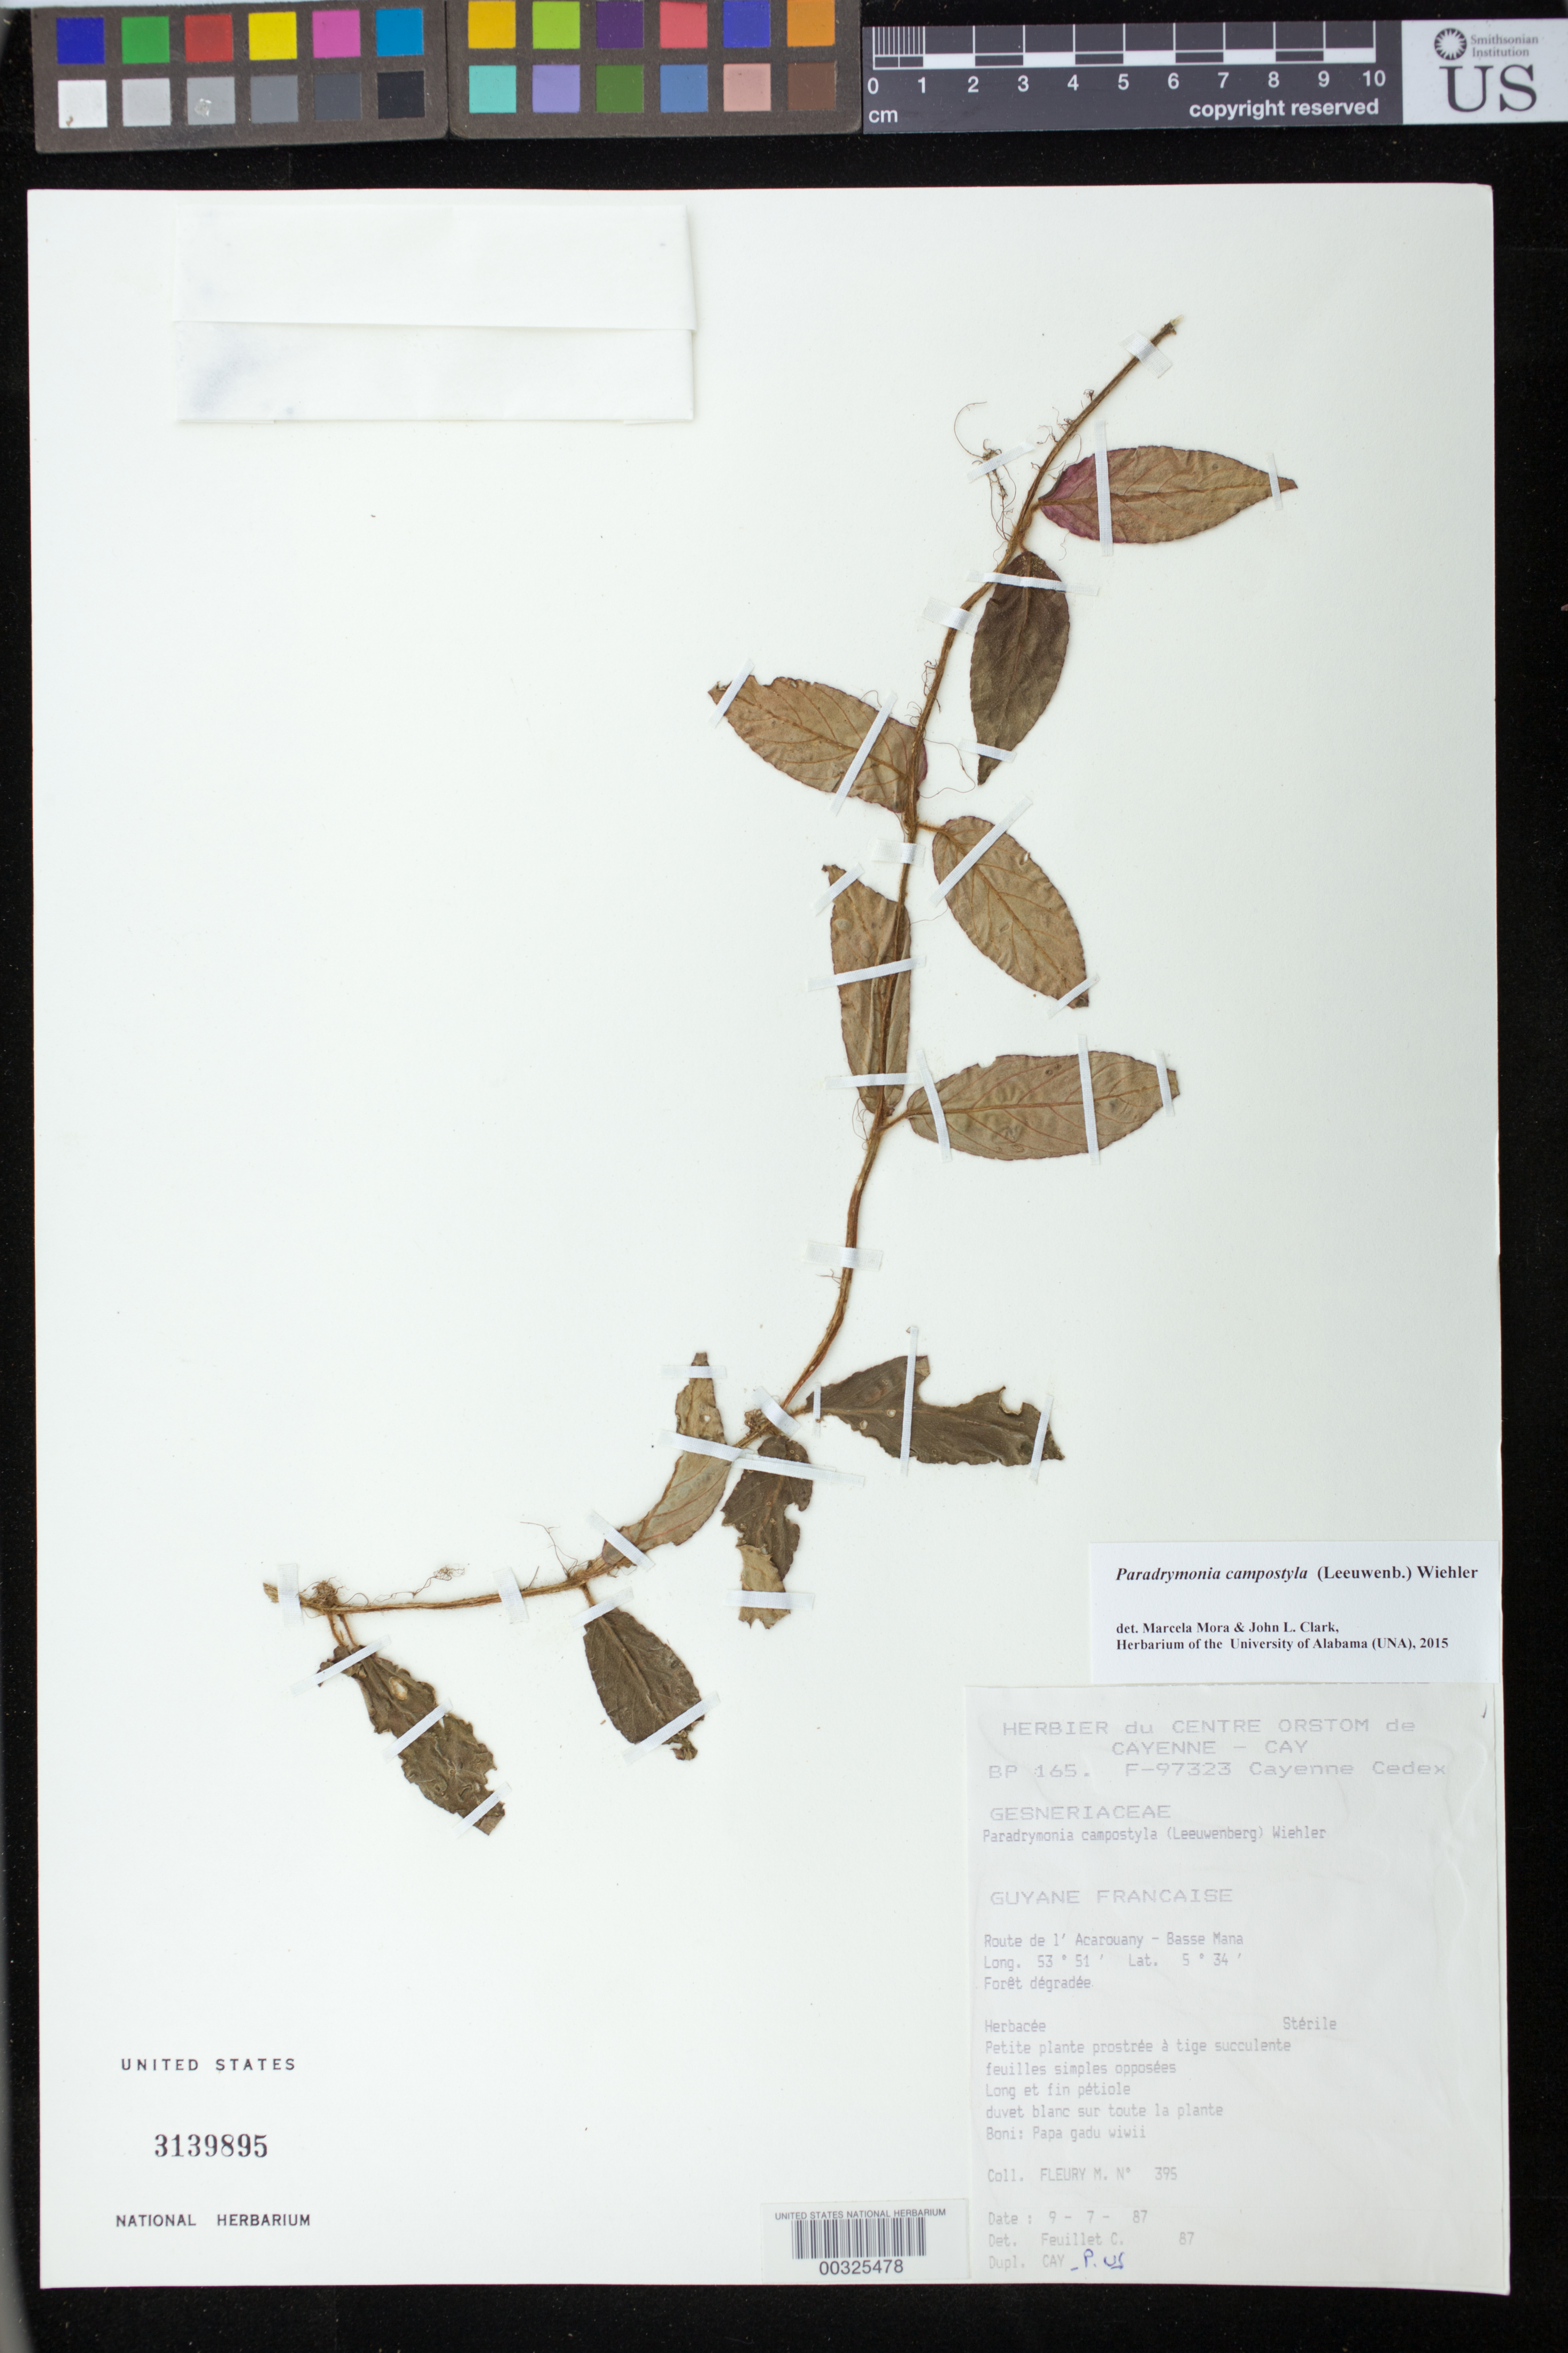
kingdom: Plantae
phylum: Tracheophyta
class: Magnoliopsida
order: Lamiales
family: Gesneriaceae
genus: Paradrymonia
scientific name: Paradrymonia campostyla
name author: (Leeuwenb.) Wiehler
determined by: Feuillet, C.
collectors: M. Fleury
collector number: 395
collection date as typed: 09 Jul 1987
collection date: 1987-07-09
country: French Guiana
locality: Route de L'Acarouany - Basse Mana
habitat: Forêt dégradée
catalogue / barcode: US 3139895